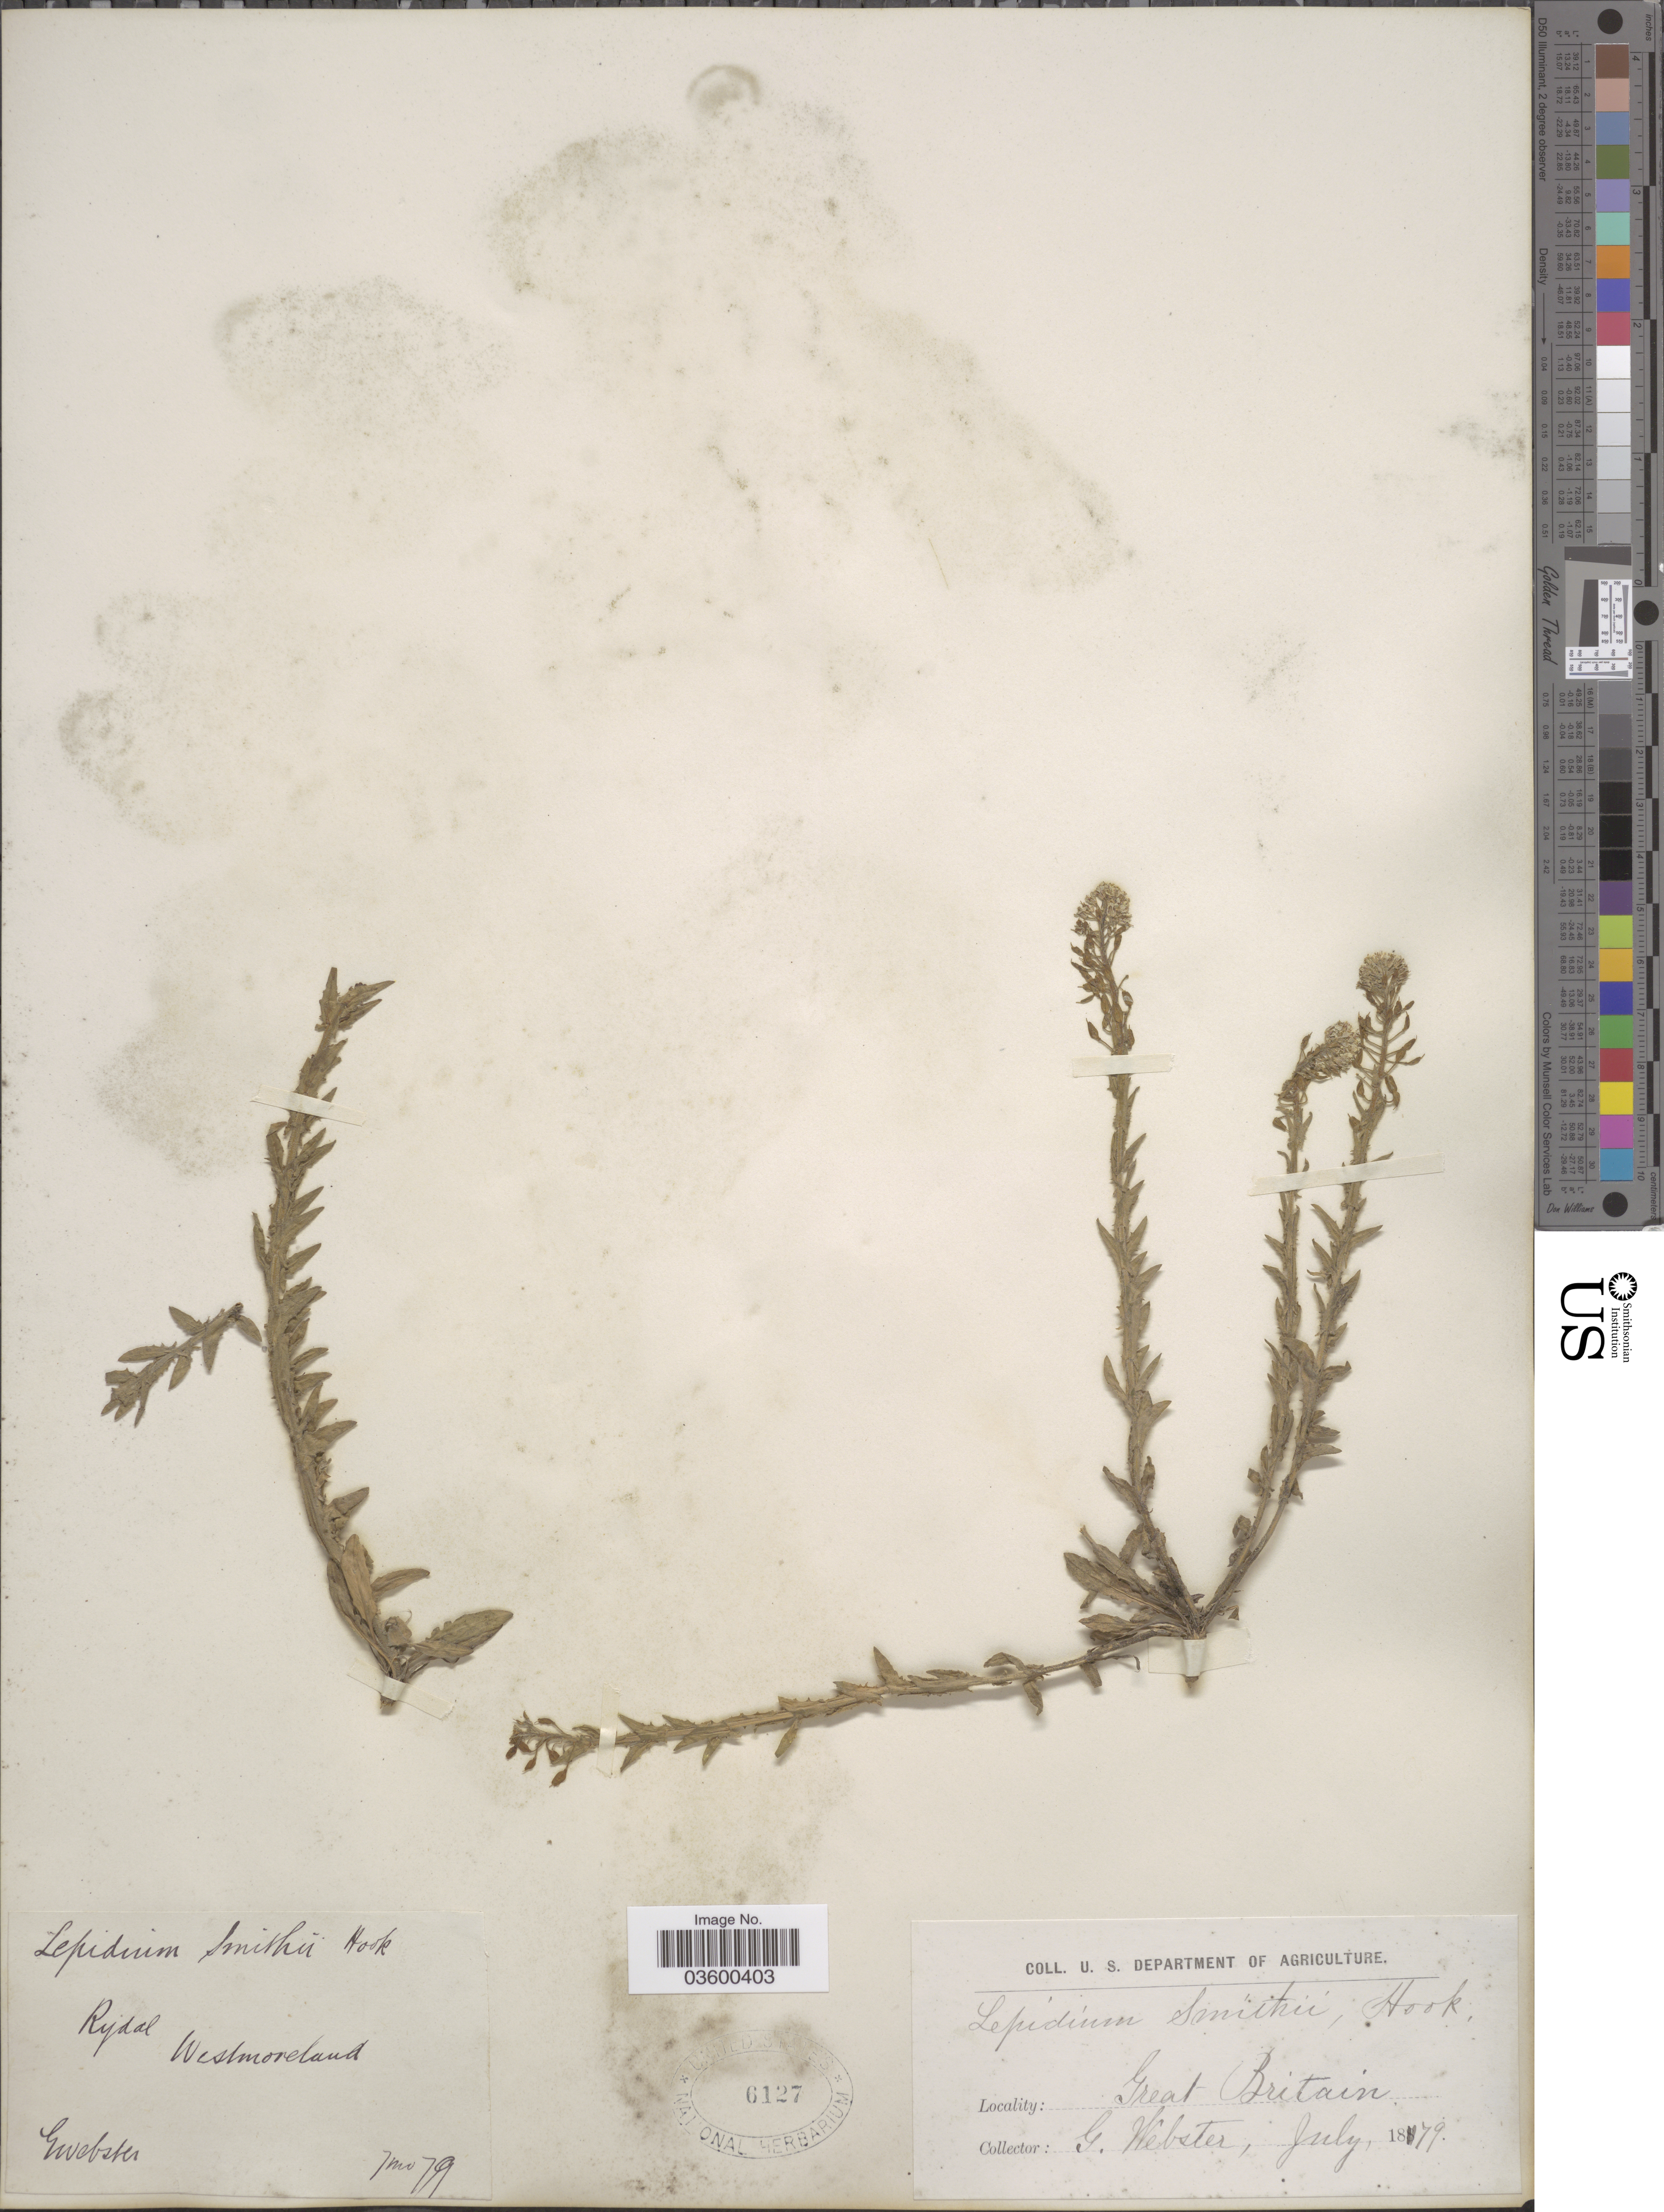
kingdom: Plantae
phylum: Tracheophyta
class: Magnoliopsida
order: Brassicales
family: Brassicaceae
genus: Lepidium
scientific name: Lepidium smithii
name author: Hook.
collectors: G. Webster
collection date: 1879-07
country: United Kingdom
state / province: England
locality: Rydal Westmorland. Great Britain.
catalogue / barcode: US 6127